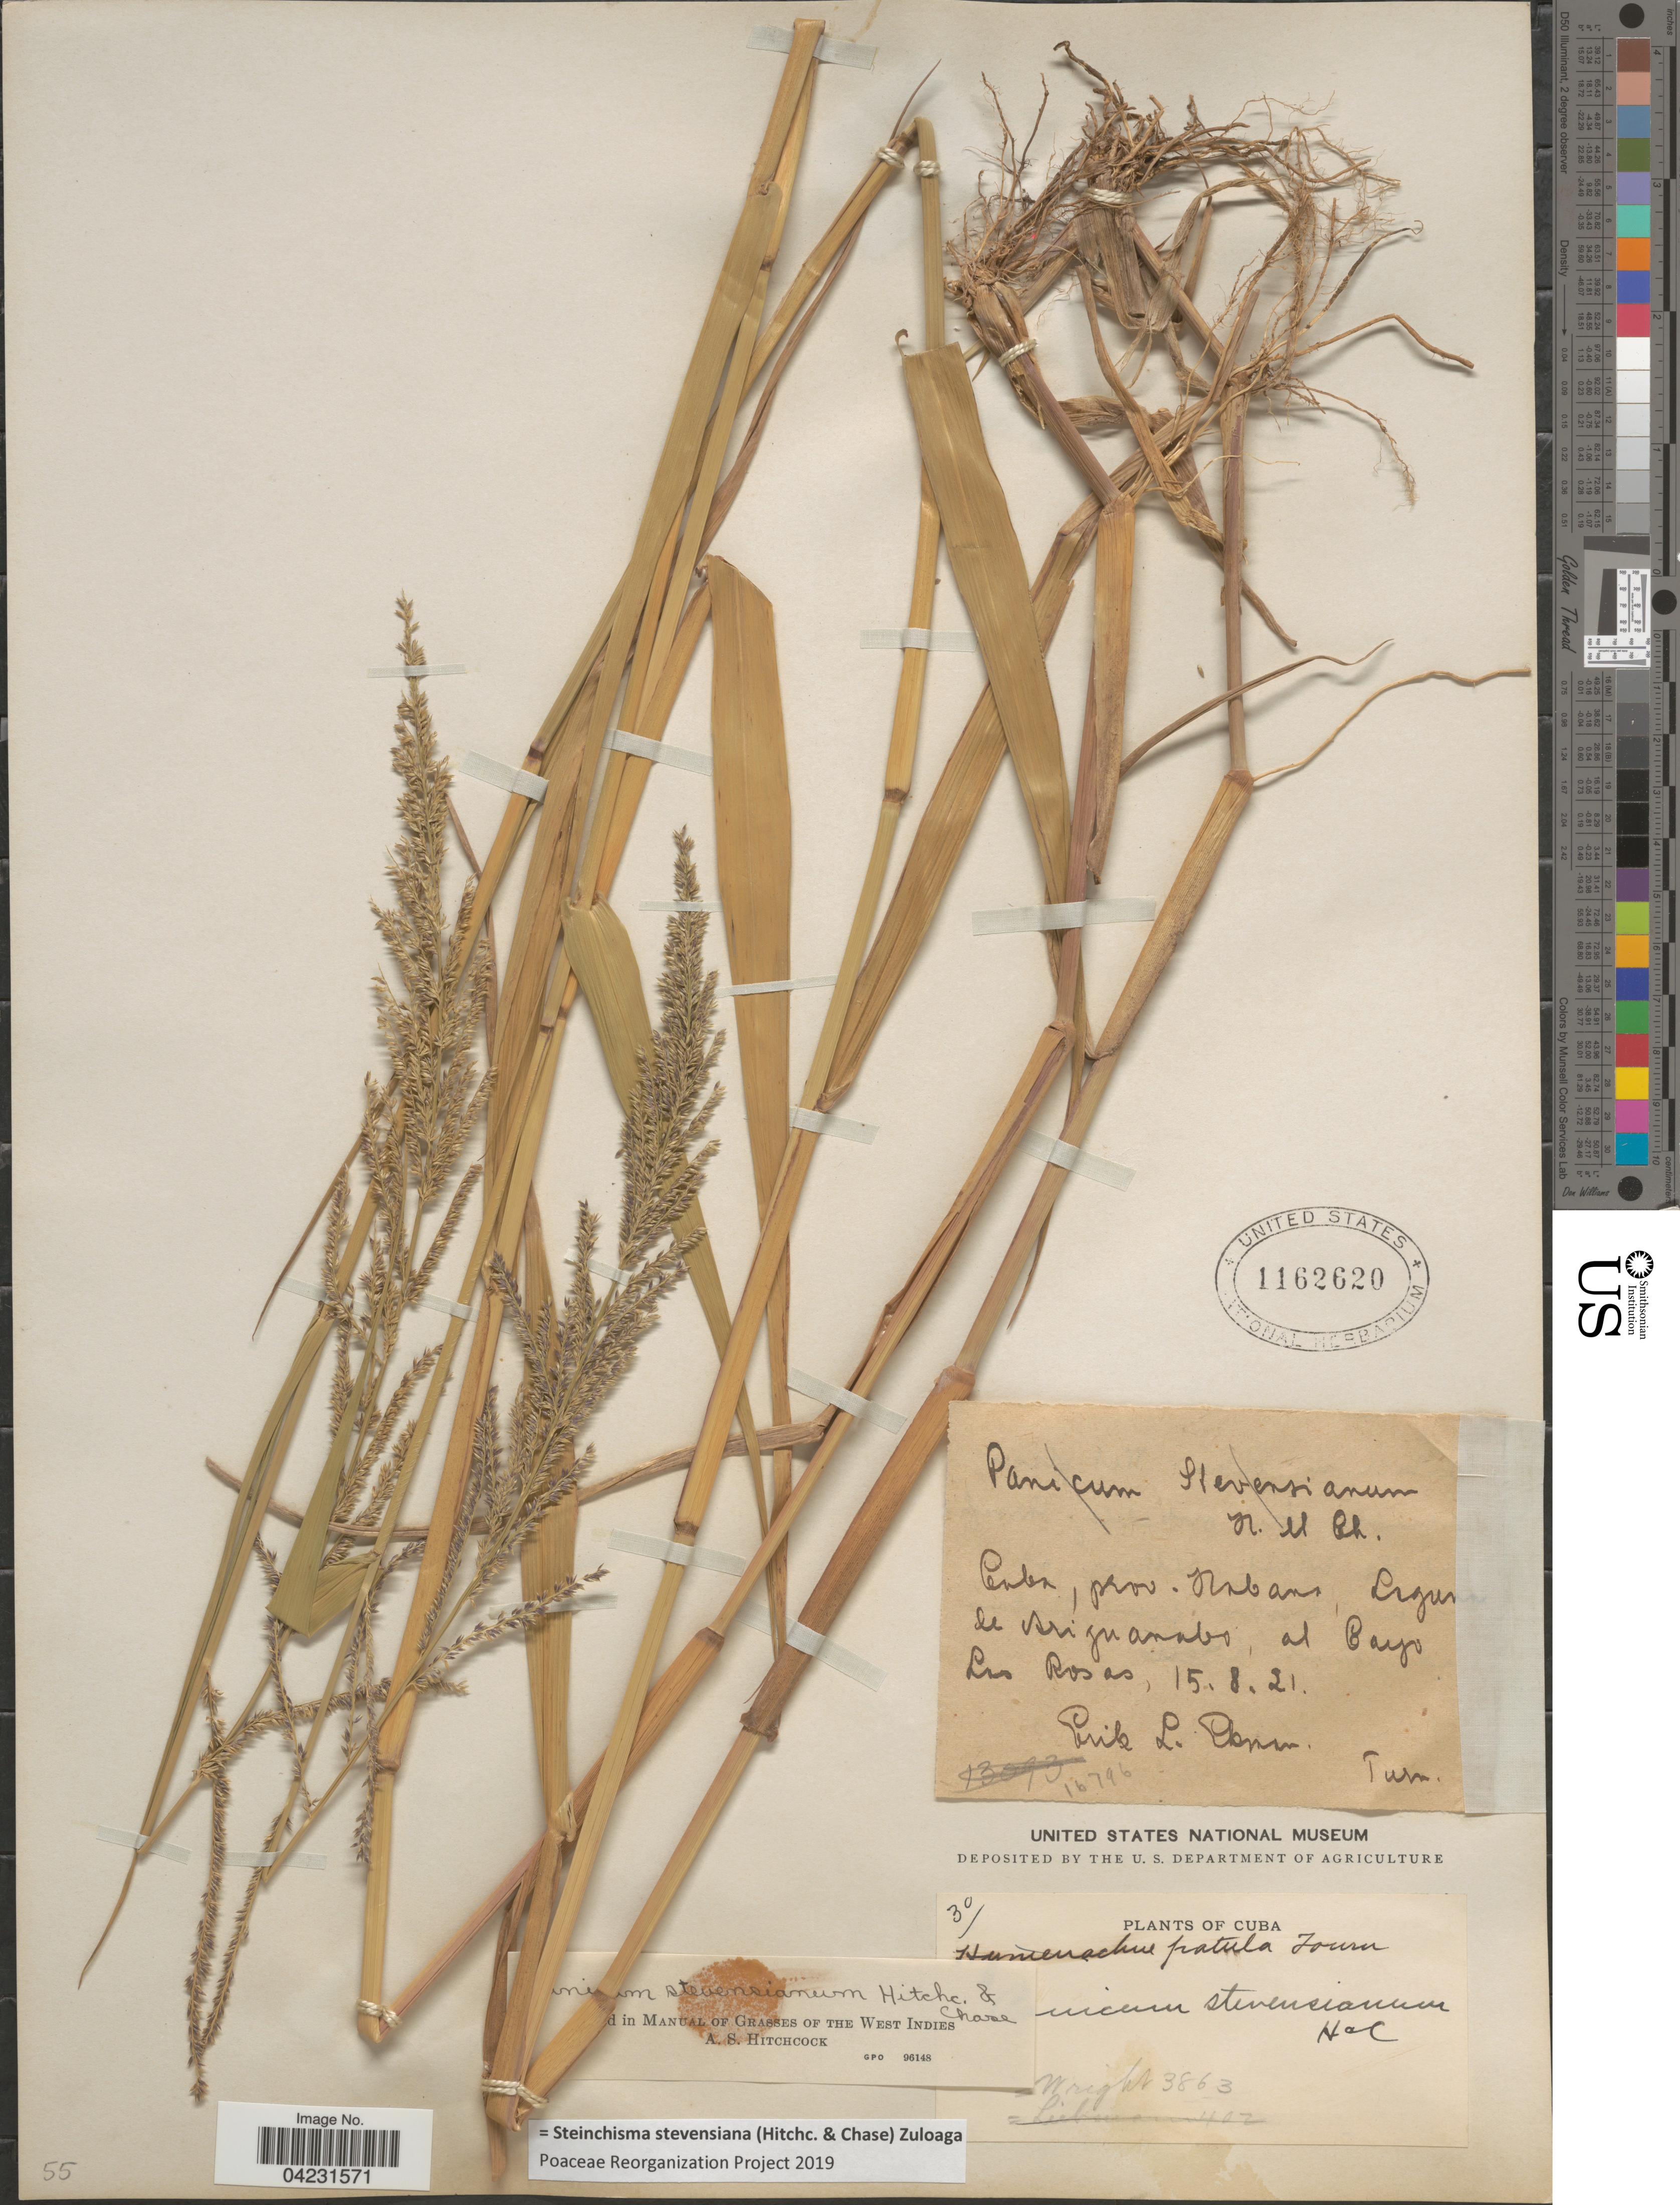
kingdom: Plantae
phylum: Tracheophyta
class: Liliopsida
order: Poales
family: Poaceae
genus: Steinchisma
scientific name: Steinchisma stevensiana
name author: (Hitchc. & Chase) Zuloaga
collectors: E. L. Ekman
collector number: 16796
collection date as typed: Transcribed d/m/y: 15/8/21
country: Cuba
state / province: La Habana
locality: Prov. Habana, Laguna de Ariguanabo, al Bayo Las Rosas.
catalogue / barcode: US 1162620